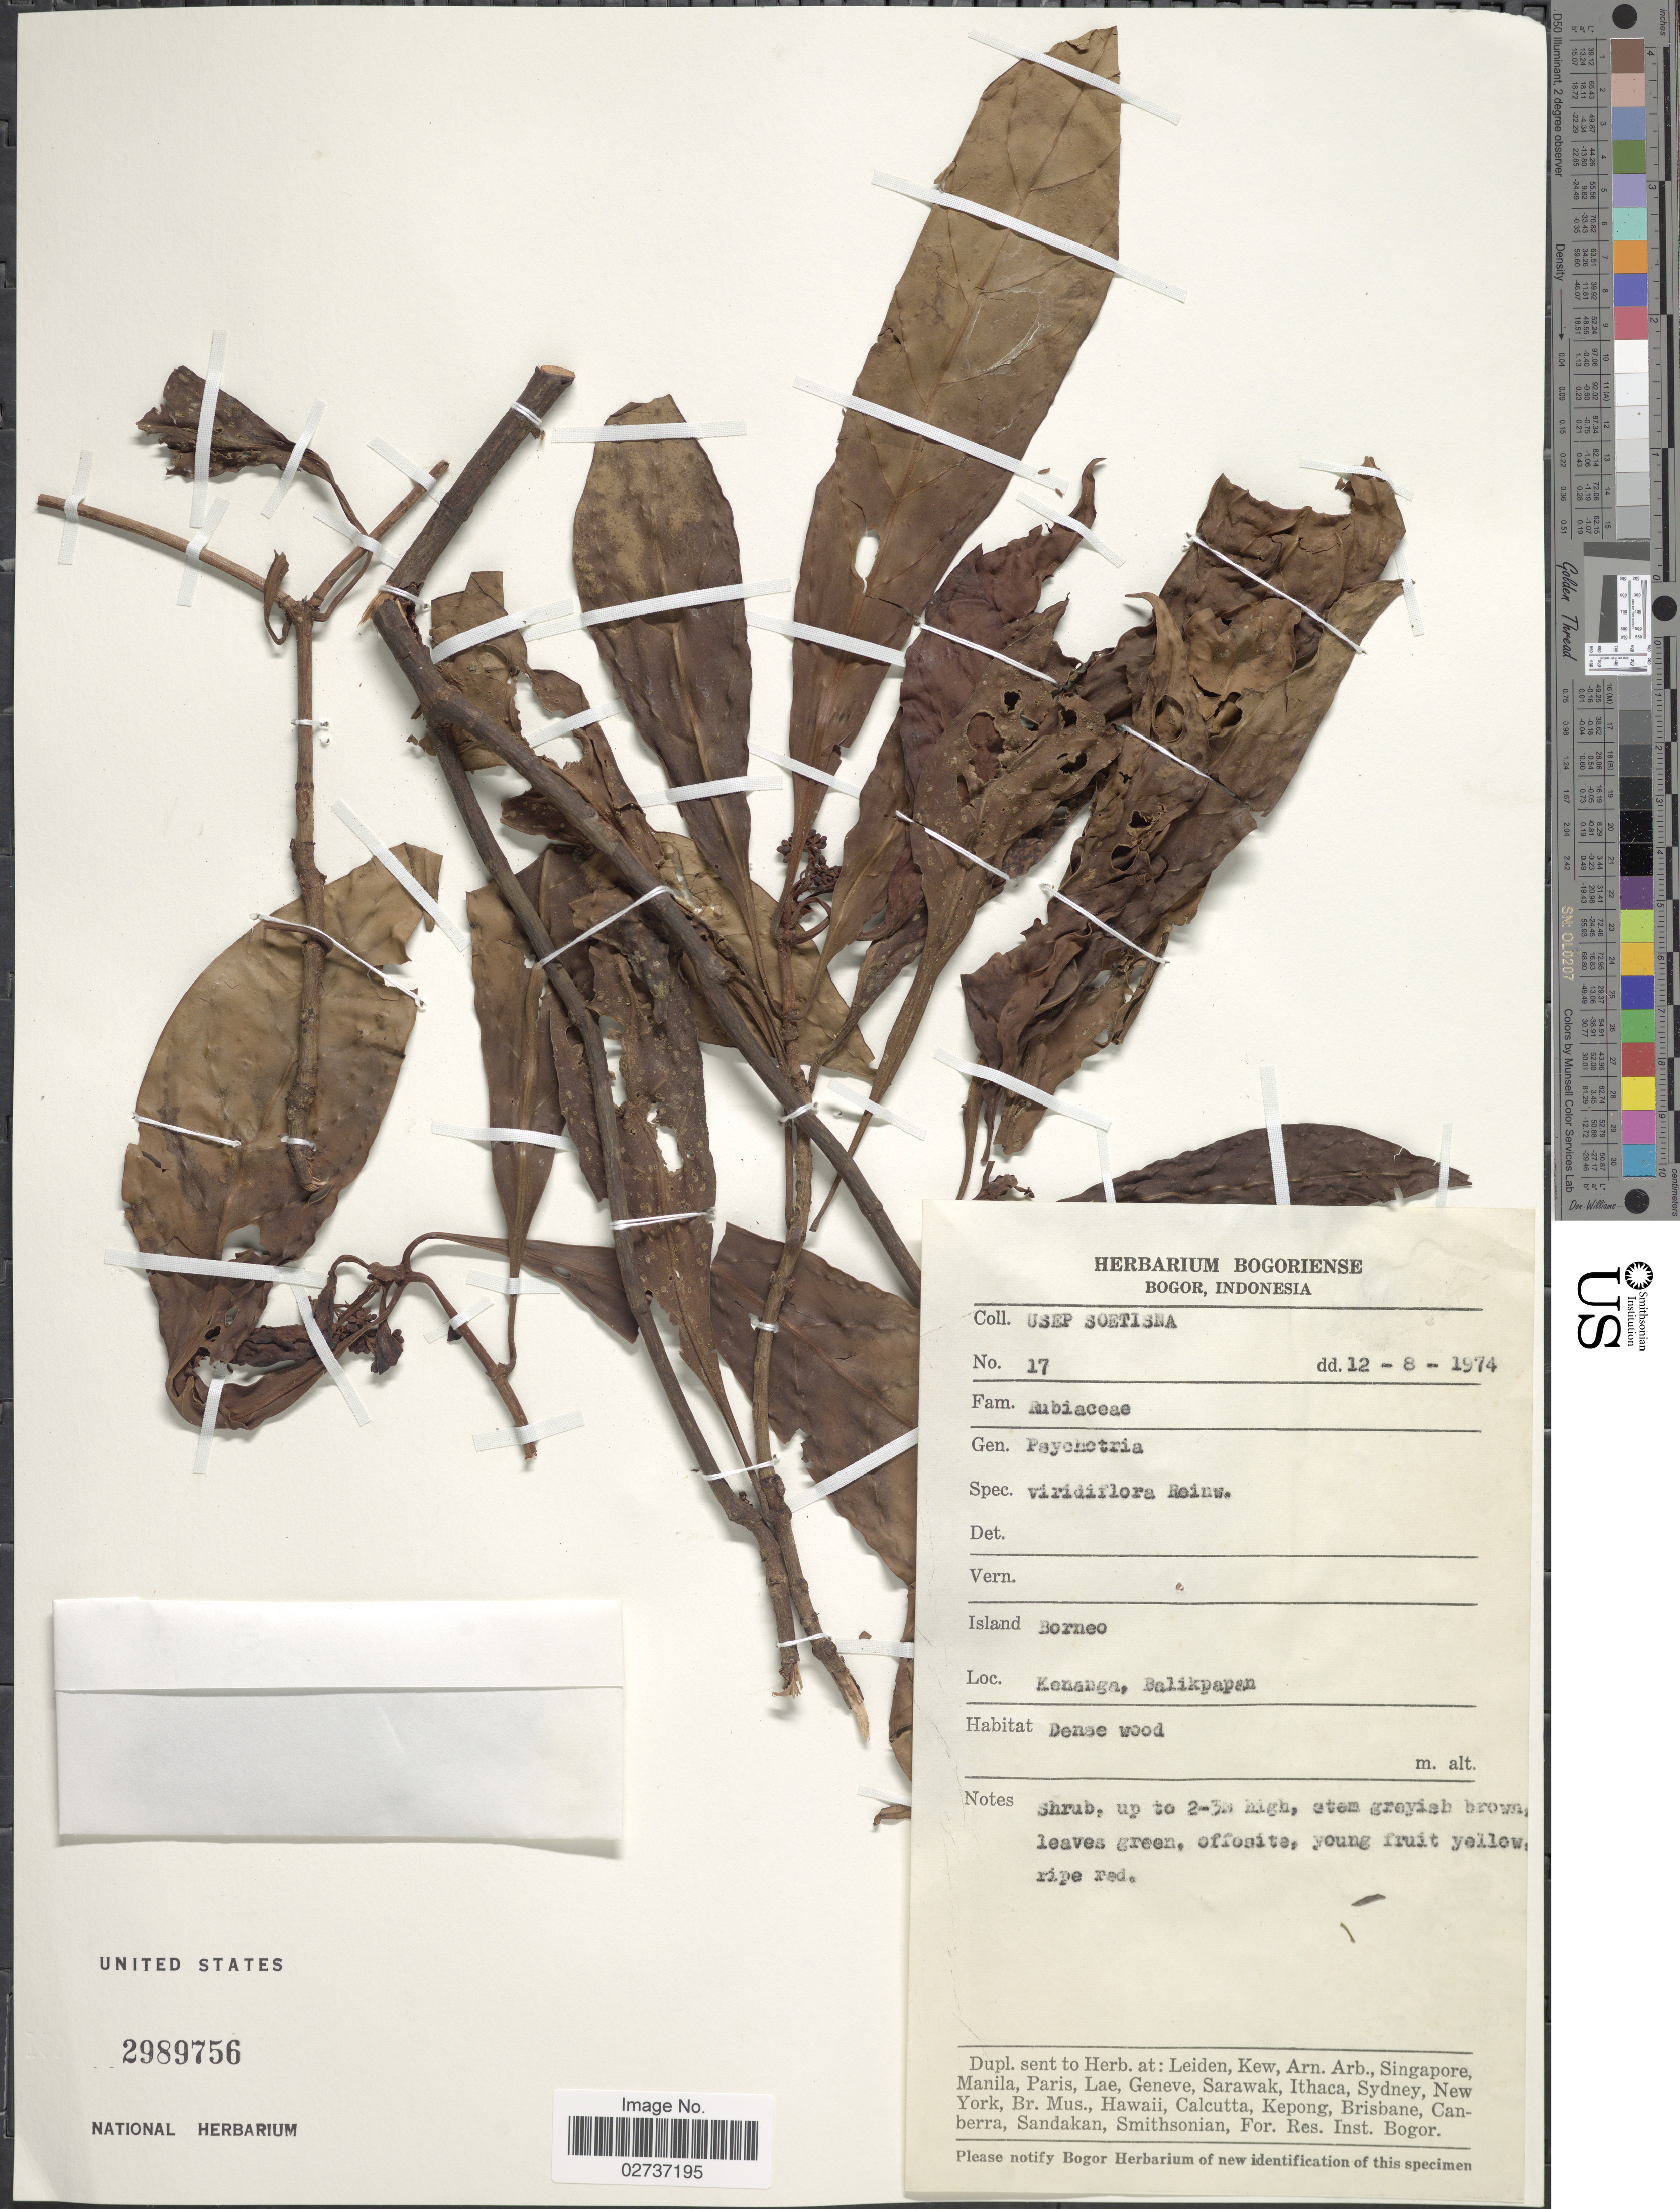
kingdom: Plantae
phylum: Tracheophyta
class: Magnoliopsida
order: Gentianales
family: Rubiaceae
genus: Psychotria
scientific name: Psychotria viridiflora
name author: Reinw. ex Blume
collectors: U. Soetisna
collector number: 17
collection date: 1974-08-12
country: Indonesia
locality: Island Borneo, Kenanga, Balikpapan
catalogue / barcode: US 2989756